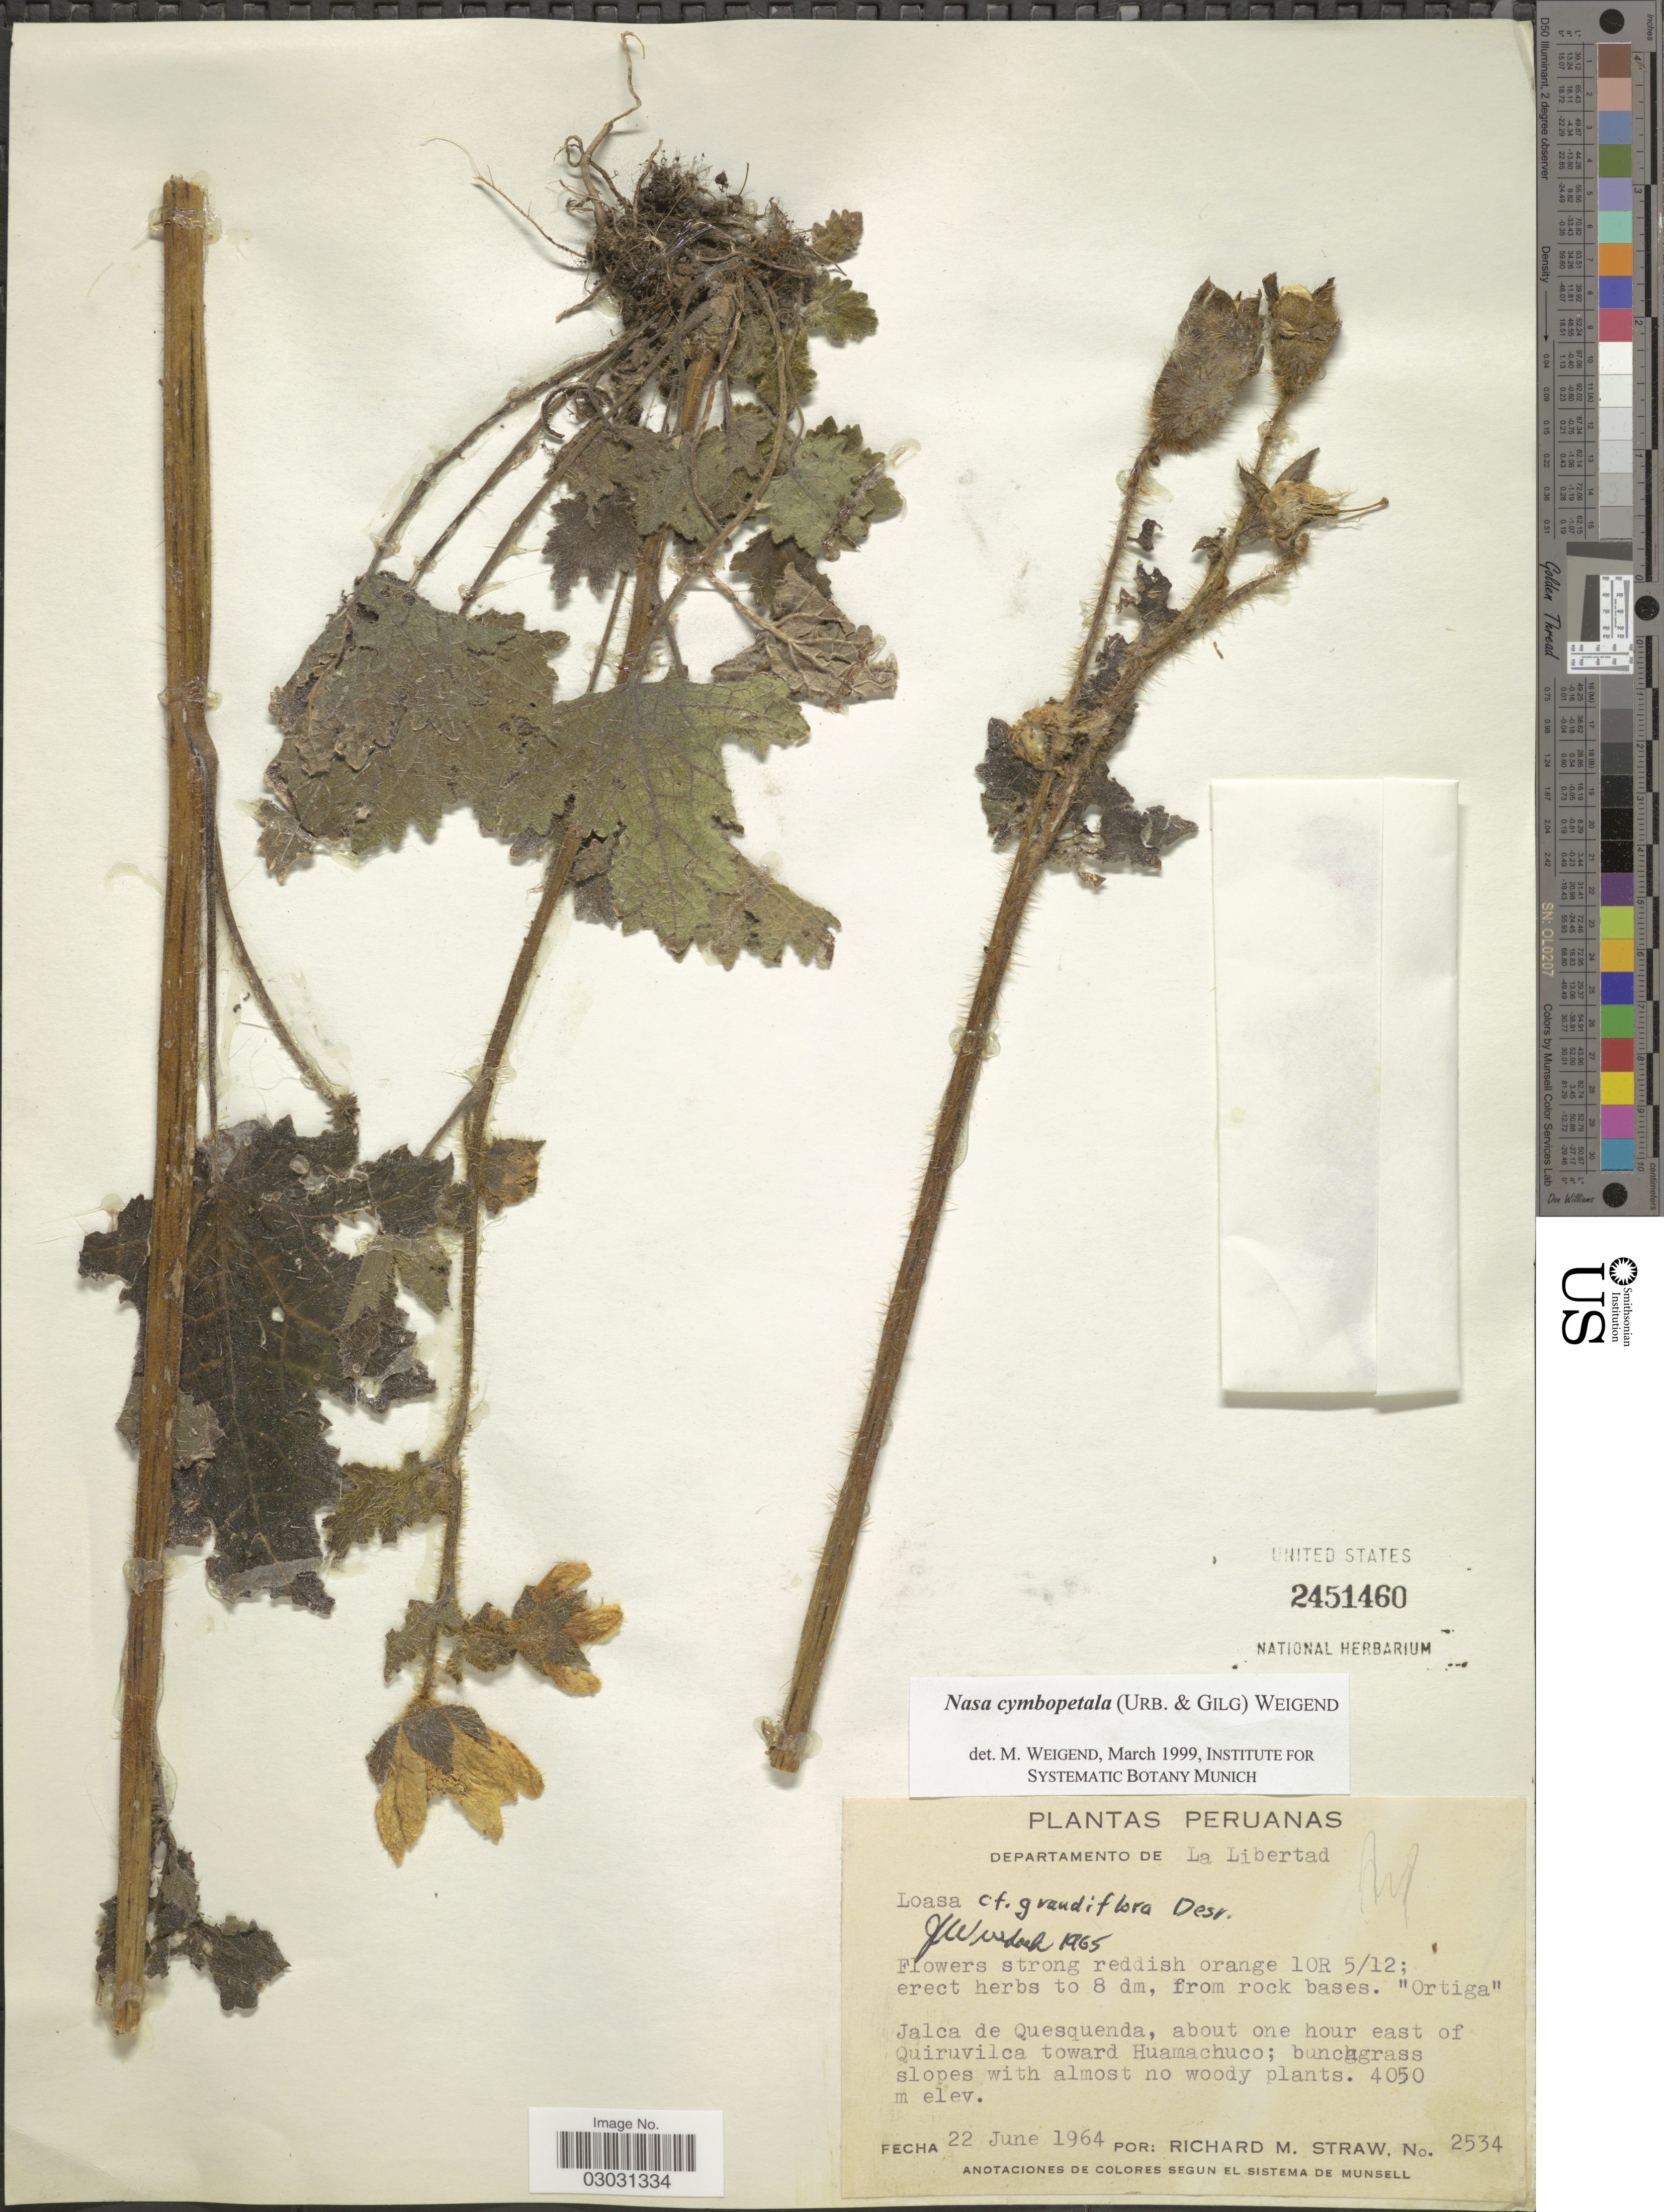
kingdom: Plantae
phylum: Tracheophyta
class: Magnoliopsida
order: Cornales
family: Loasaceae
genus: Nasa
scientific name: Nasa cymbopetala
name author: (Urb. & Gilg) Weigend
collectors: R. M. Straw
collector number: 2534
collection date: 1964-06-22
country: Peru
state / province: La Libertad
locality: Departamento de La Libertad, Jalca de Quesquenda, about one hour east of Quiruvilca toward Huamachuco.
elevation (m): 4050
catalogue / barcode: US 2451460